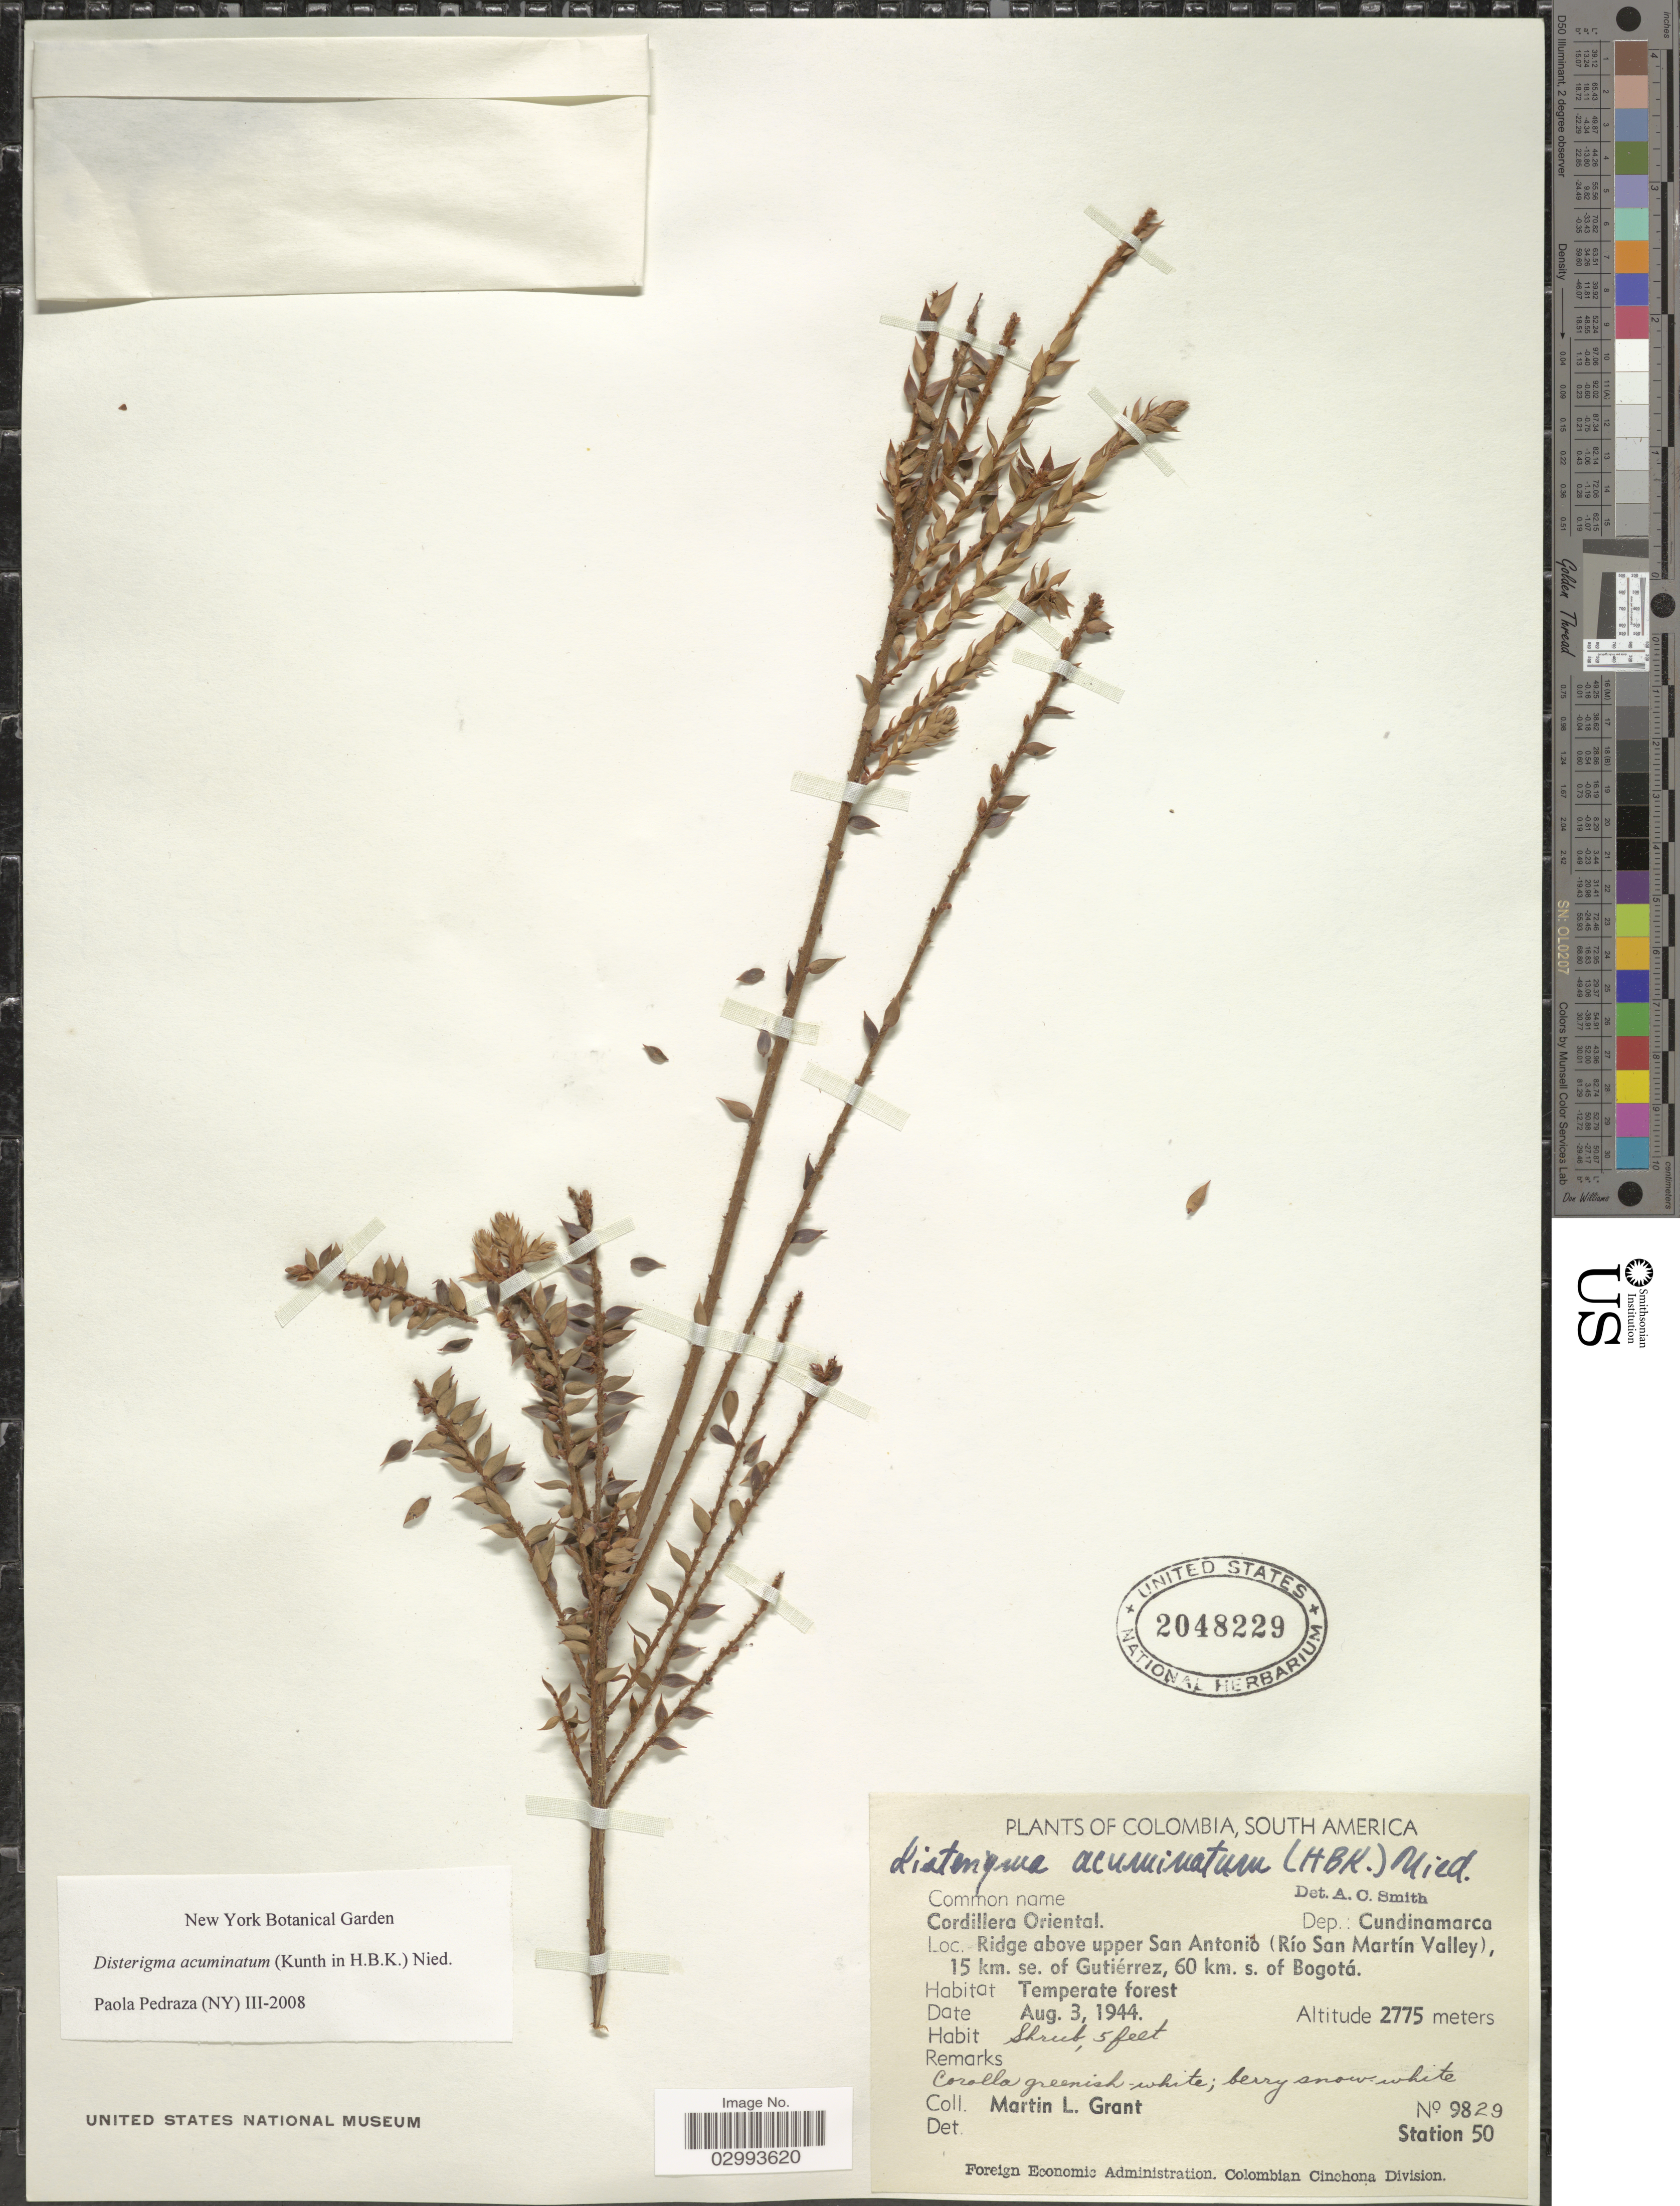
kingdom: Plantae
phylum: Tracheophyta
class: Magnoliopsida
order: Ericales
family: Ericaceae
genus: Disterigma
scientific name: Disterigma acuminatum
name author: (Kunth) Nied.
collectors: M. L. Grant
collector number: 9829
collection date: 1944-08-03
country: Colombia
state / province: Cundinamarca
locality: Cordillera Oriental, Dep.: Cundinamarca, Ridge above upper San Antonio (Río San Martín Valley), 15 km s.e. of Guttiérrez, 60 km. s. of Bogota, Station 50.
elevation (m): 2775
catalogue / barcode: US 2048229